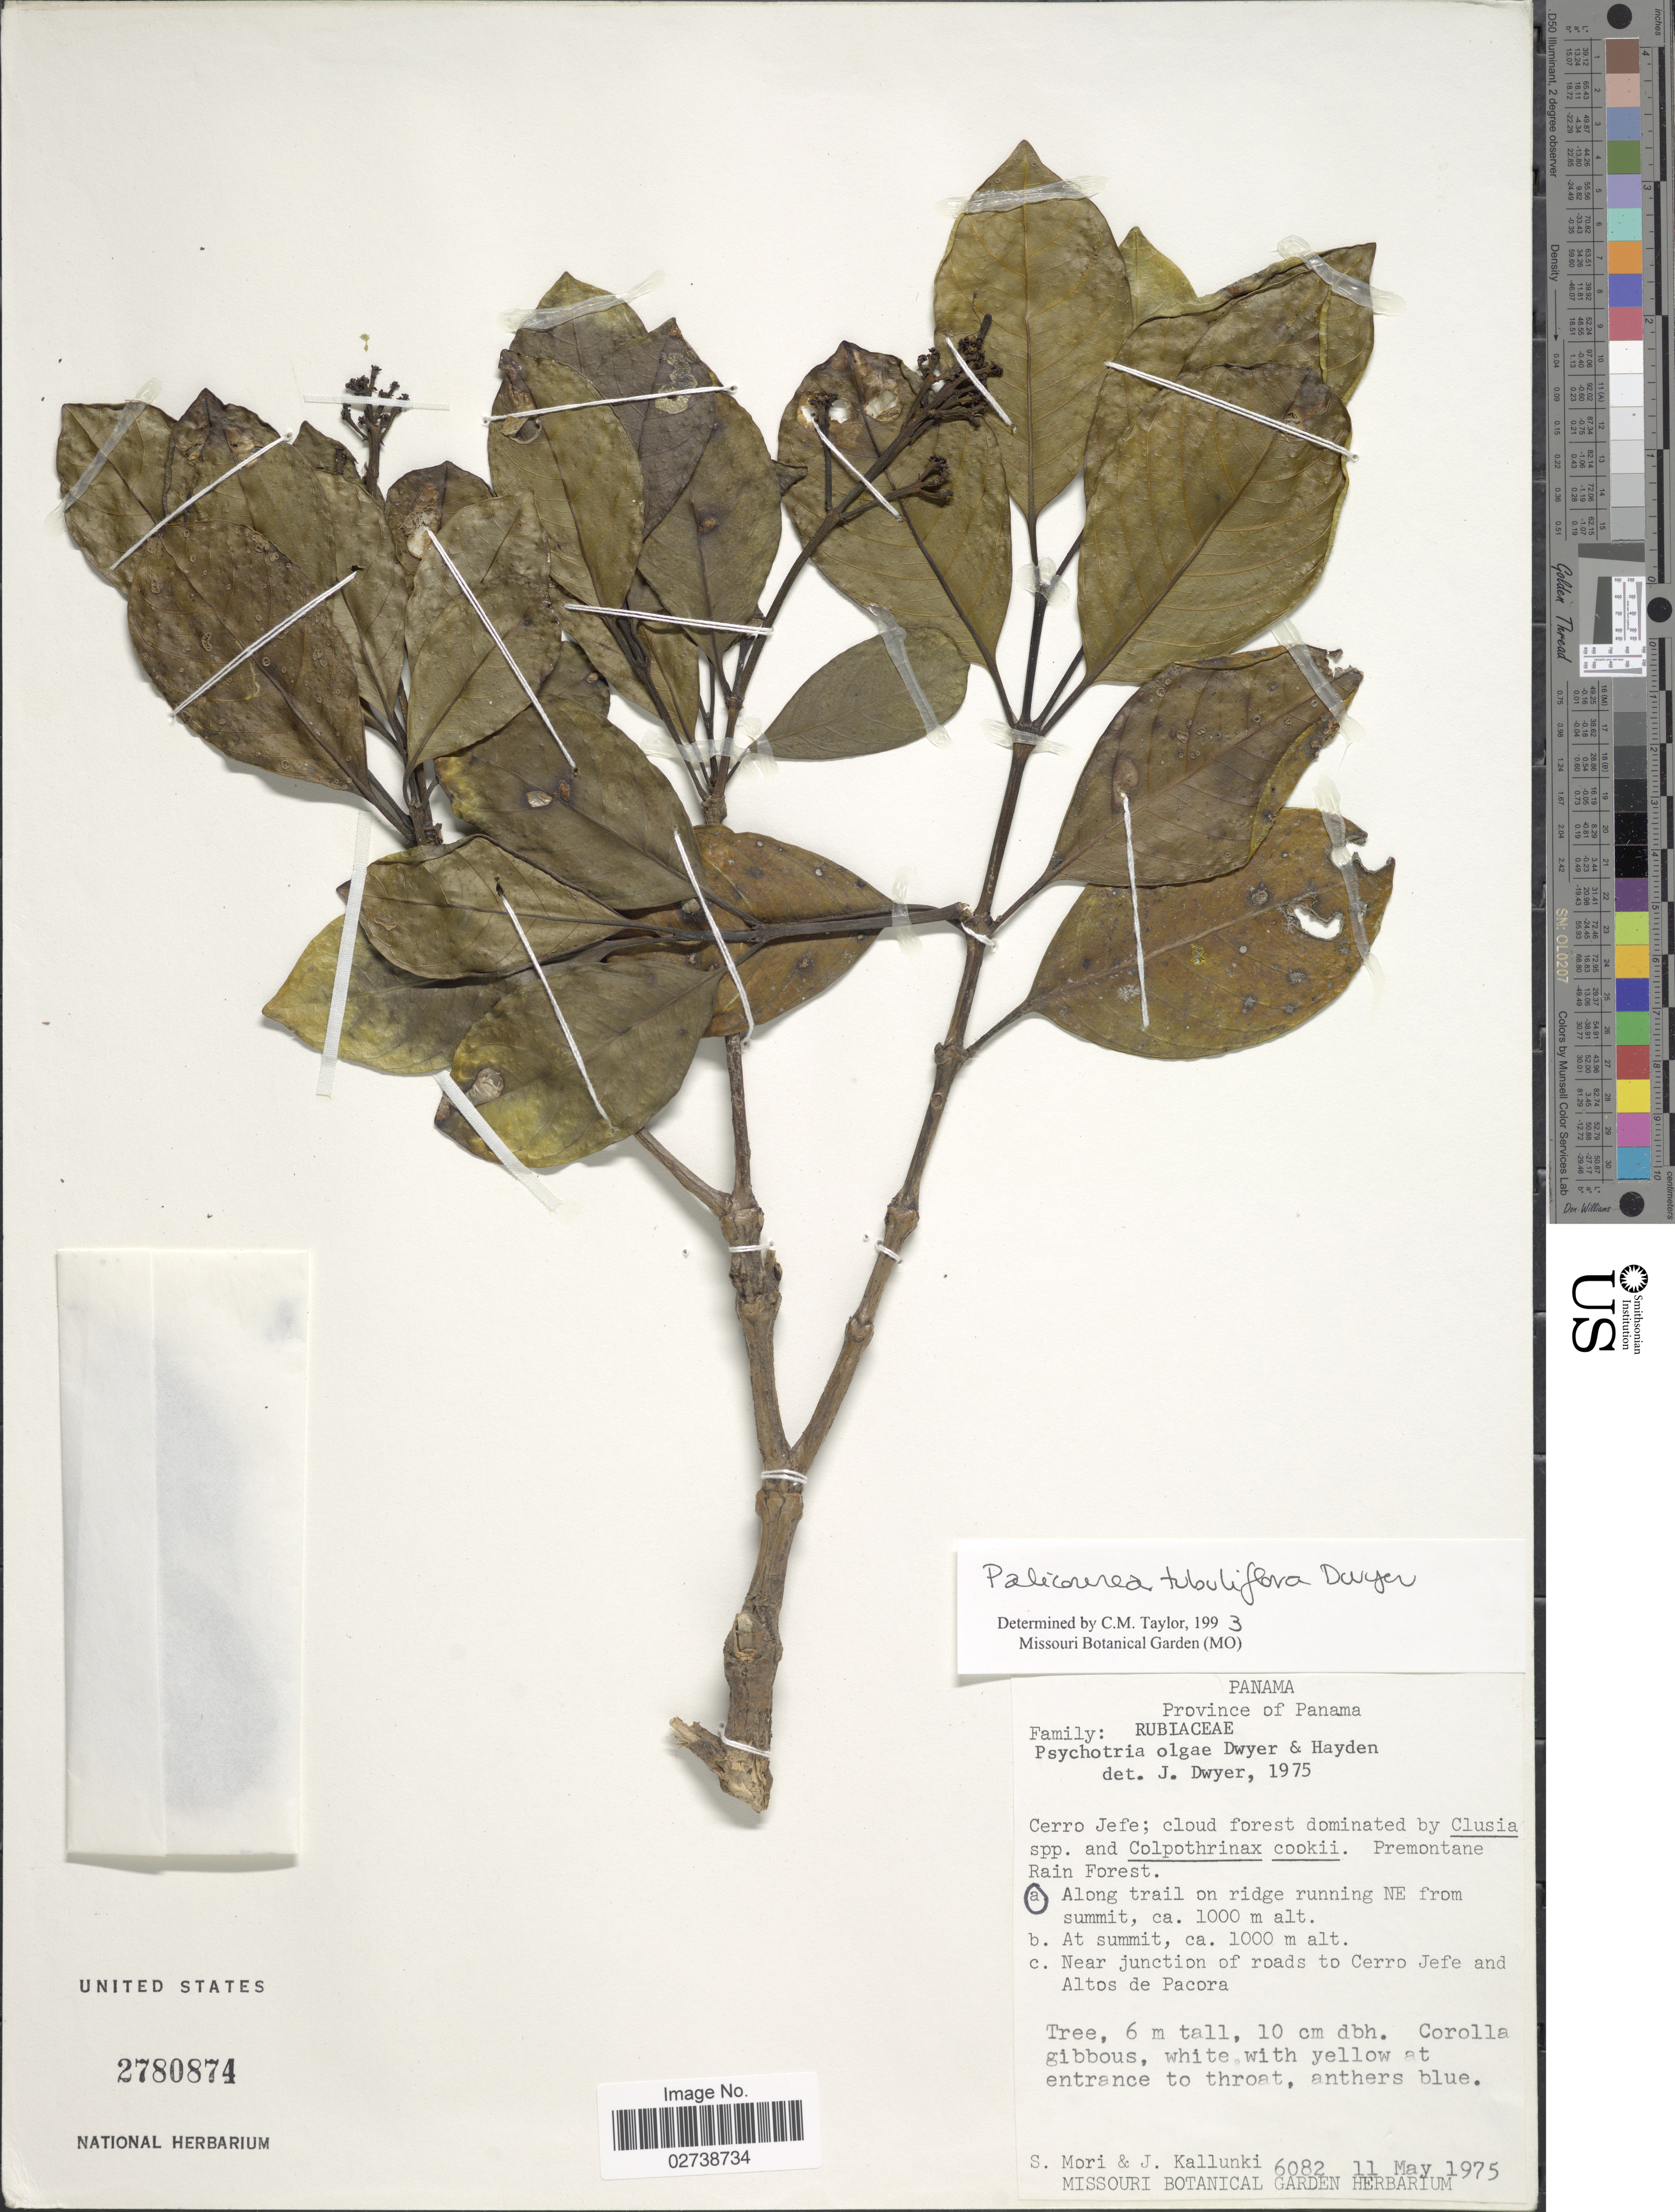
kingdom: Plantae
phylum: Tracheophyta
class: Magnoliopsida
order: Gentianales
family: Rubiaceae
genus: Palicourea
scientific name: Palicourea tubuliflora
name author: Dwyer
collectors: S. Mori & J. Kallunki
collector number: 6082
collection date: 1975-05-11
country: Panama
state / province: Panamá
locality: Cerro Jefe; cloud forest. Premontane Rain Forest. Along trail on ridge running NE from summit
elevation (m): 1000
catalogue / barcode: US 2780874